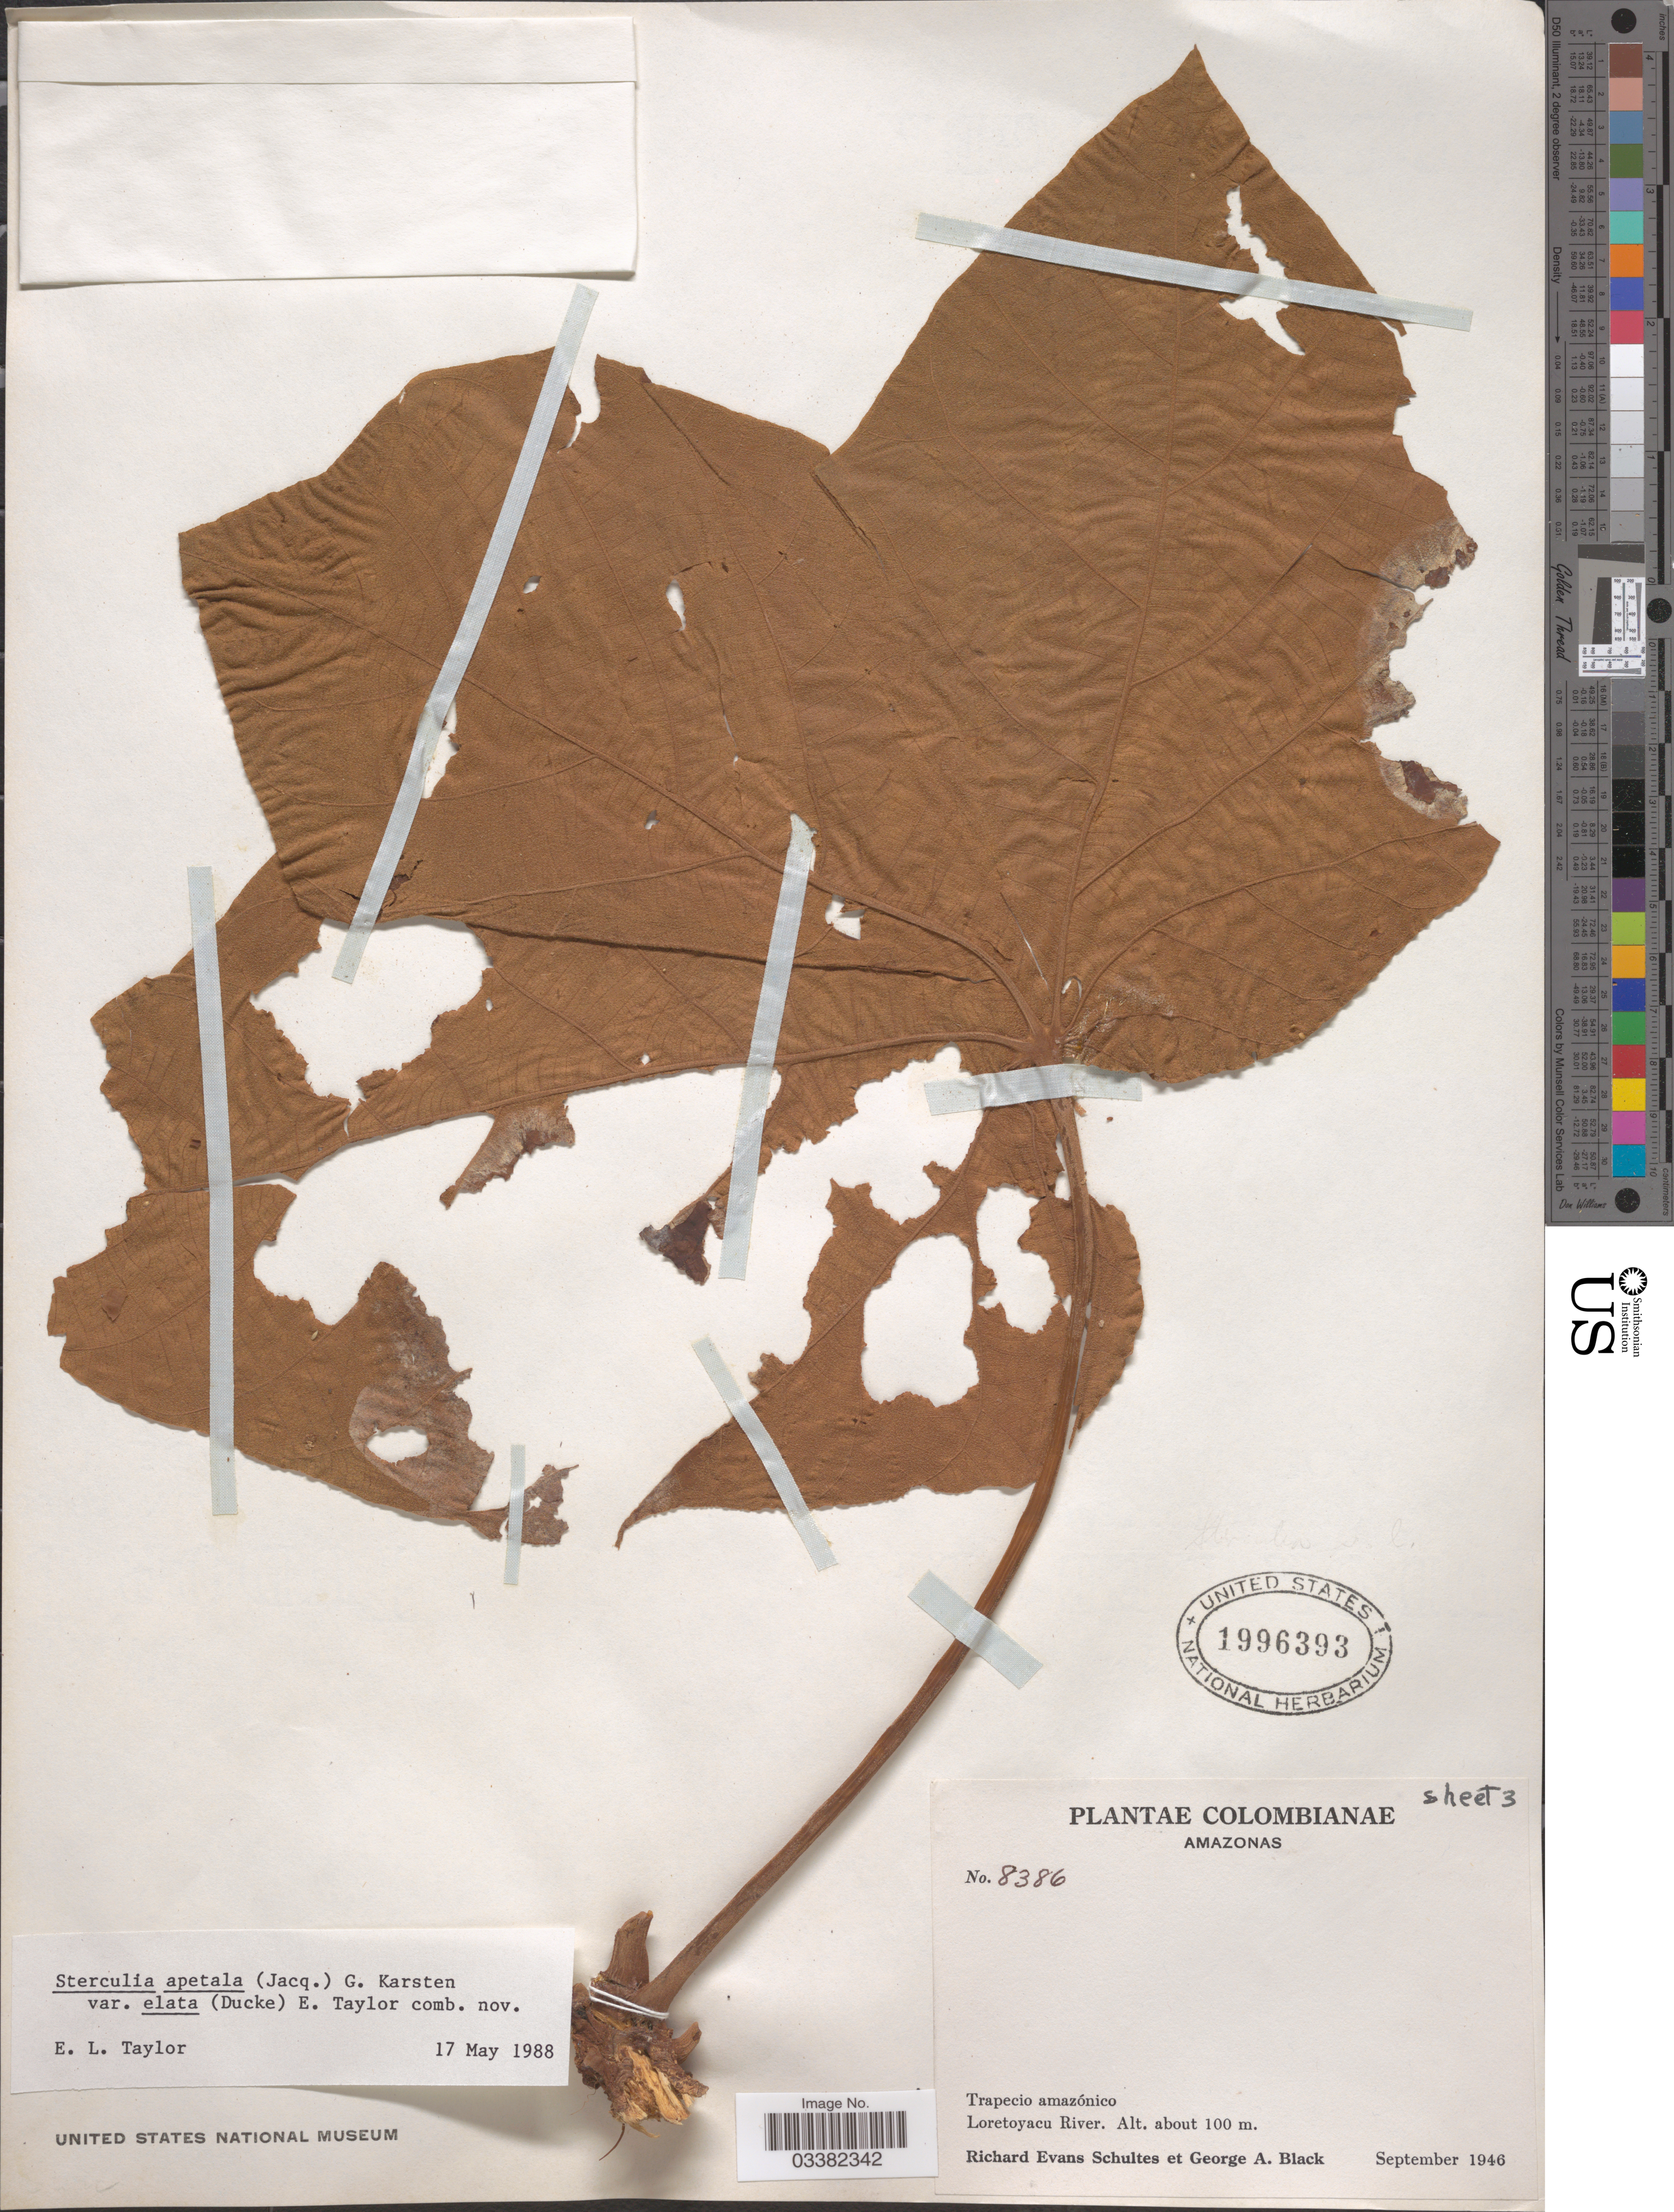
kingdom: Plantae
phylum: Tracheophyta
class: Magnoliopsida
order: Malvales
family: Malvaceae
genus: Sterculia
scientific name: Sterculia apetala var. elata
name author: (Jacq.) H. Karst.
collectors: R. E. Schultes & G. A. Black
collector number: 8386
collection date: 1946-09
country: Colombia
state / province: Amazônas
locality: Trapecio amazónico. Loretoyacu River.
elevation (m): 100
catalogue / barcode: US 1996393